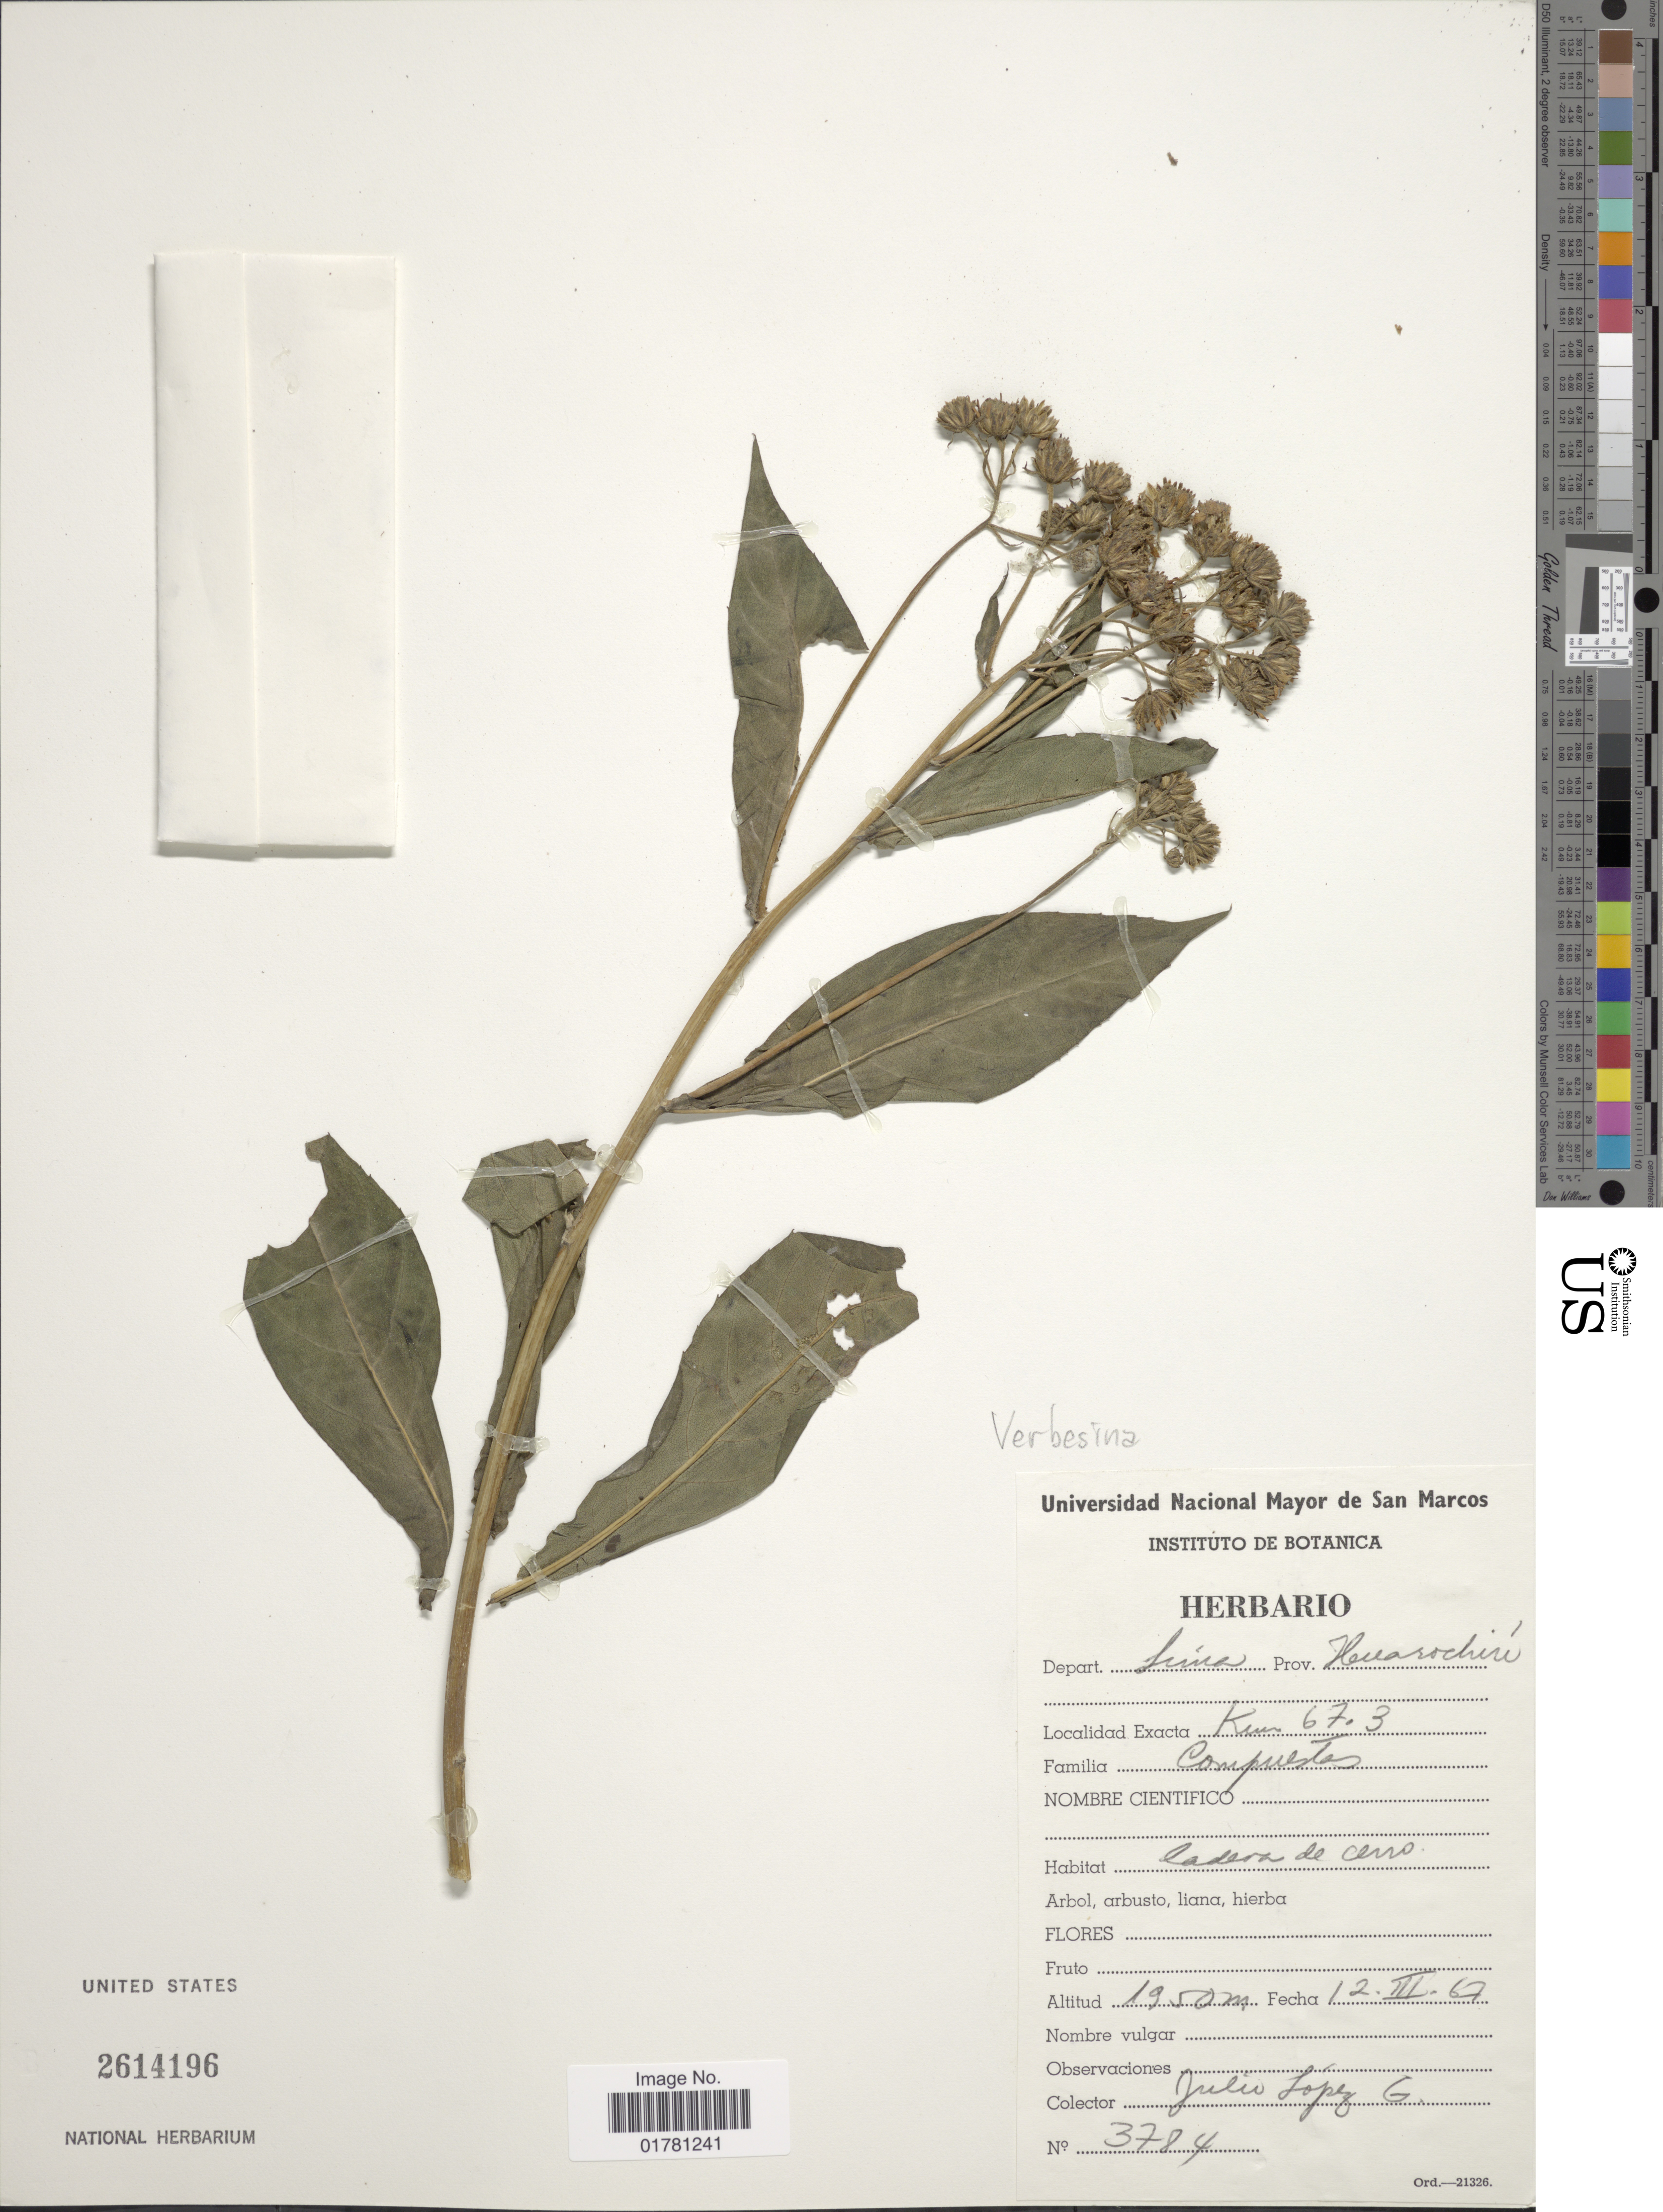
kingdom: Plantae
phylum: Tracheophyta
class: Magnoliopsida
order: Asterales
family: Asteraceae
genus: Verbesina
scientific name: Verbesina saubinetioides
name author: S.F. Blake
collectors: J. López G.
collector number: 3784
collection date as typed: Transcribed d/m/y: 12/3/67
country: Peru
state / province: Lima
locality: Depart Lima, Prov. Huarochirí, Km 67.3 Carretera Central Lima-Oroya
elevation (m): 1950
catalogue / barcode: US 2614196